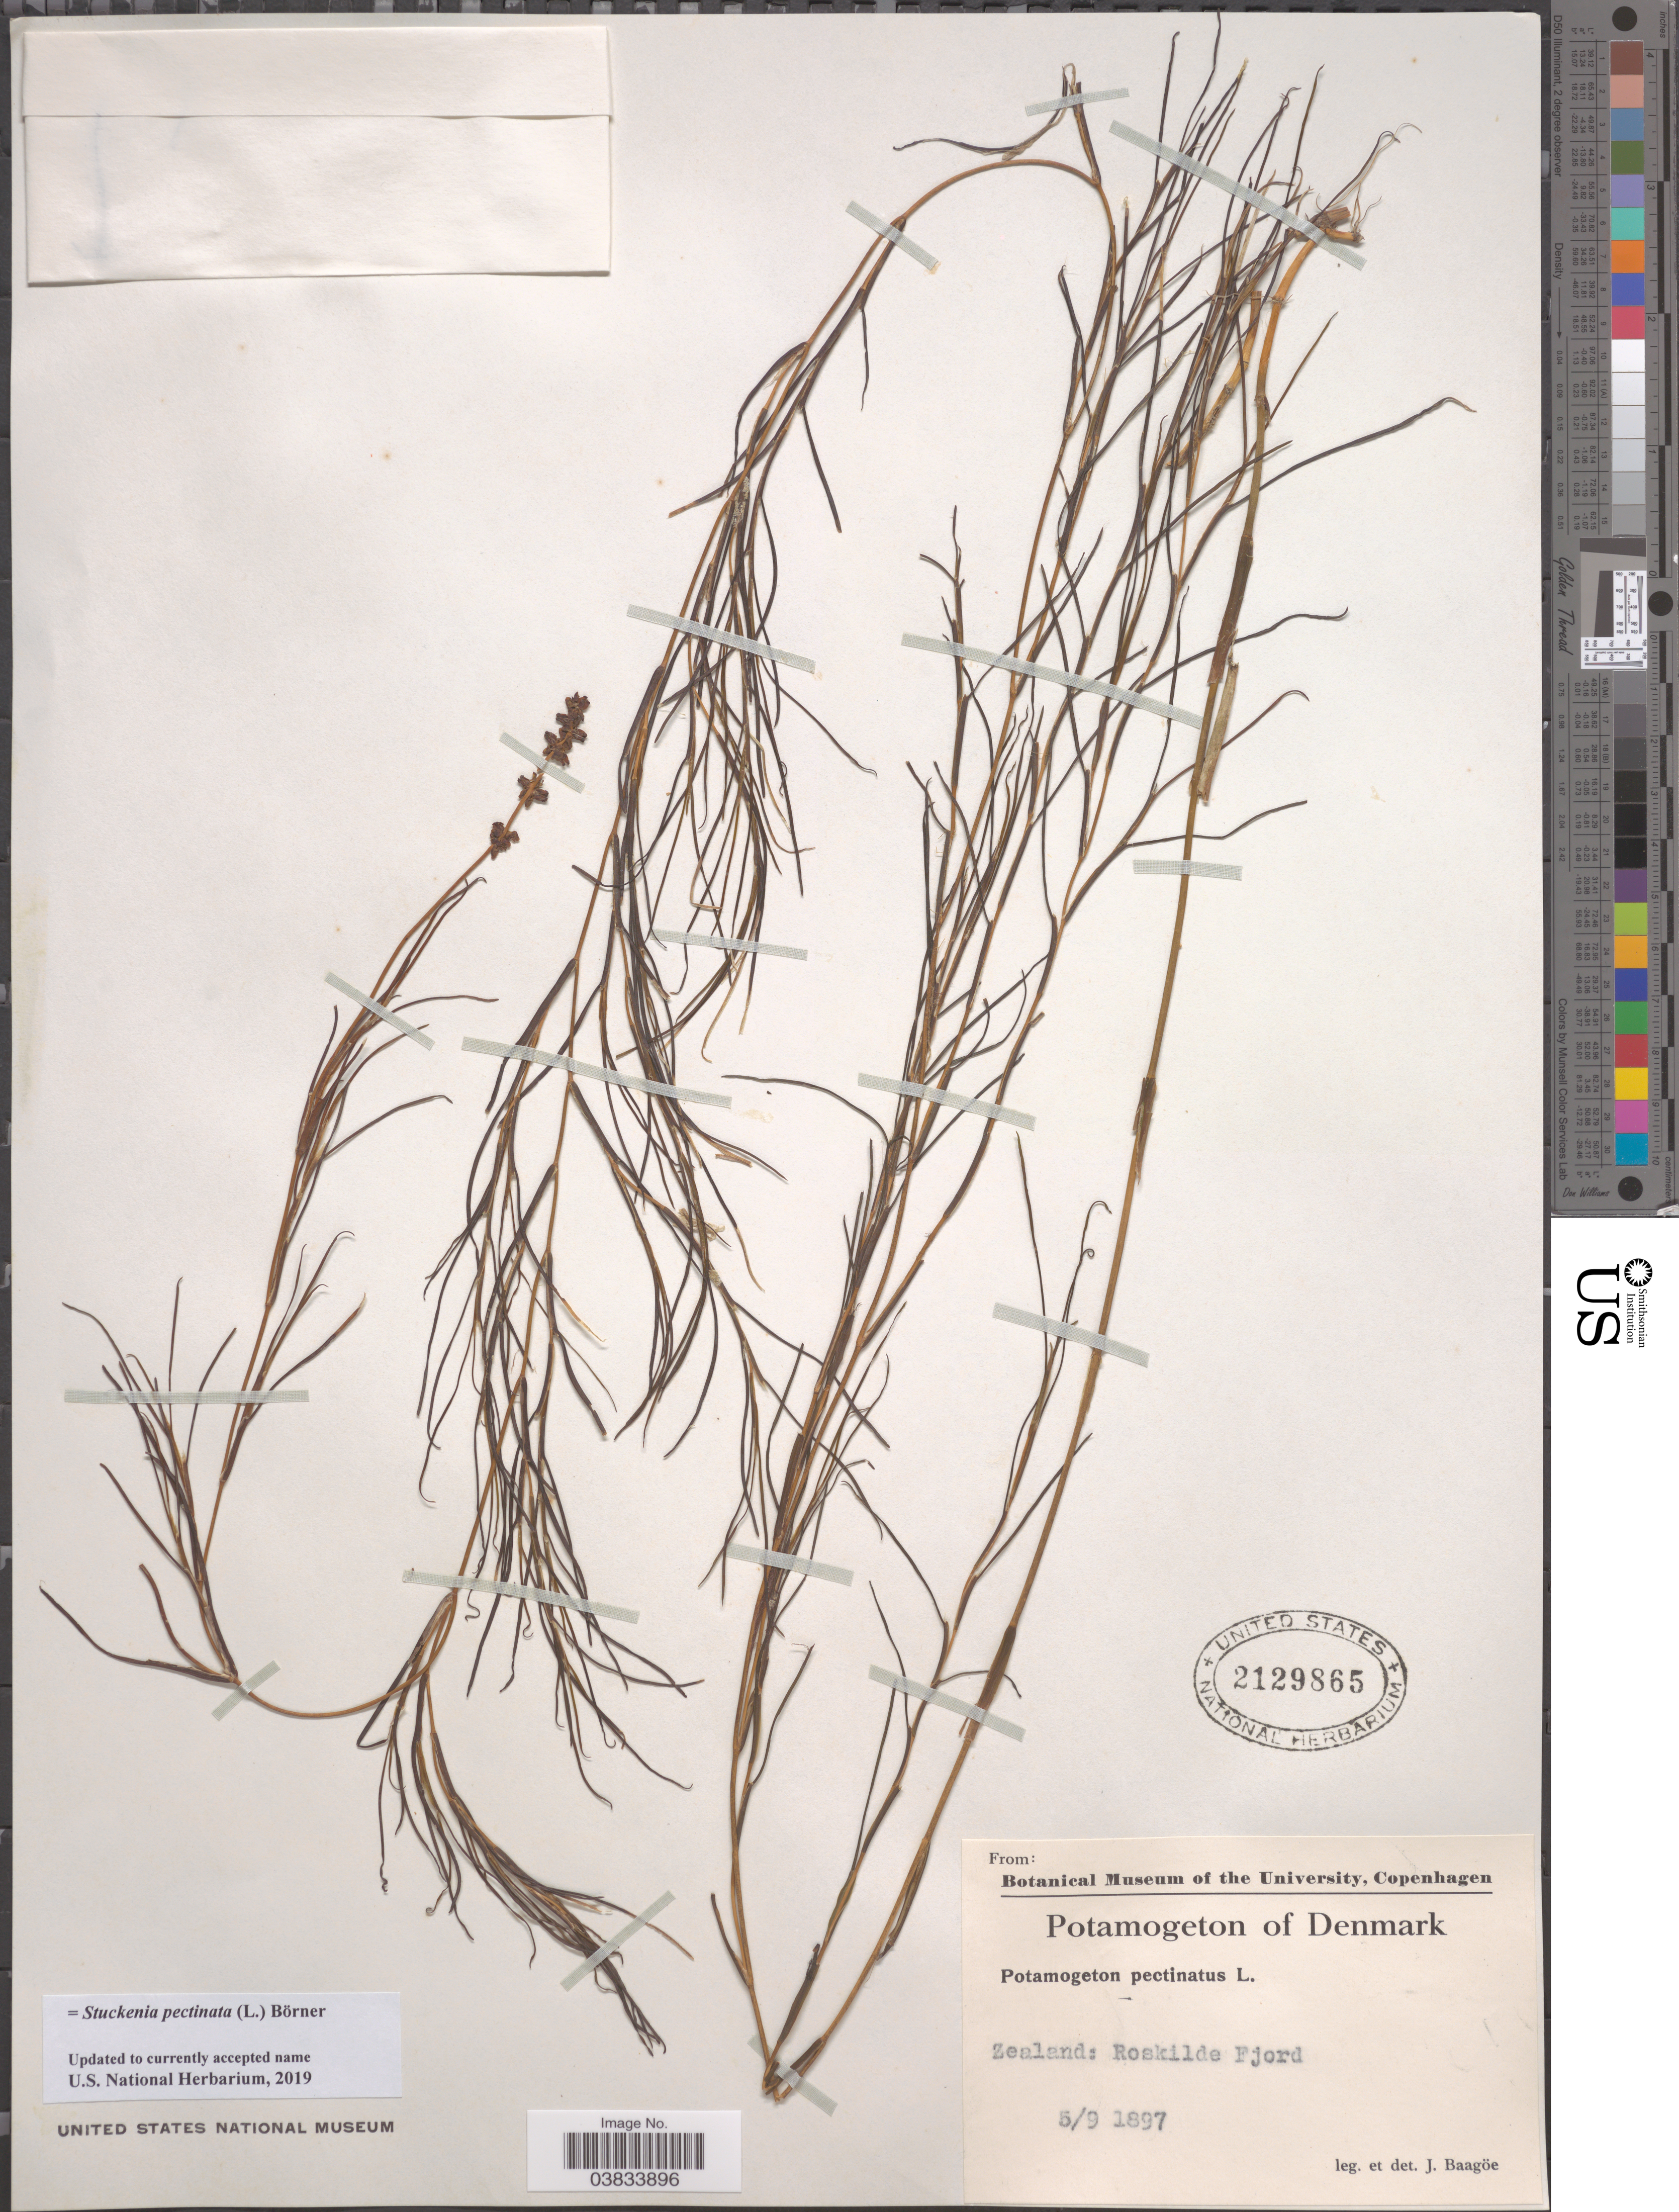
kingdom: Plantae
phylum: Tracheophyta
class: Liliopsida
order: Alismatales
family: Potamogetonaceae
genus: Stuckenia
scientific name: Stuckenia pectinata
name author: (L.) Börner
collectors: J. Baagoe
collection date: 1897-09-05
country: Denmark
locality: Zealand: Roskilde Fjord.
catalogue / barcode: US 2129865